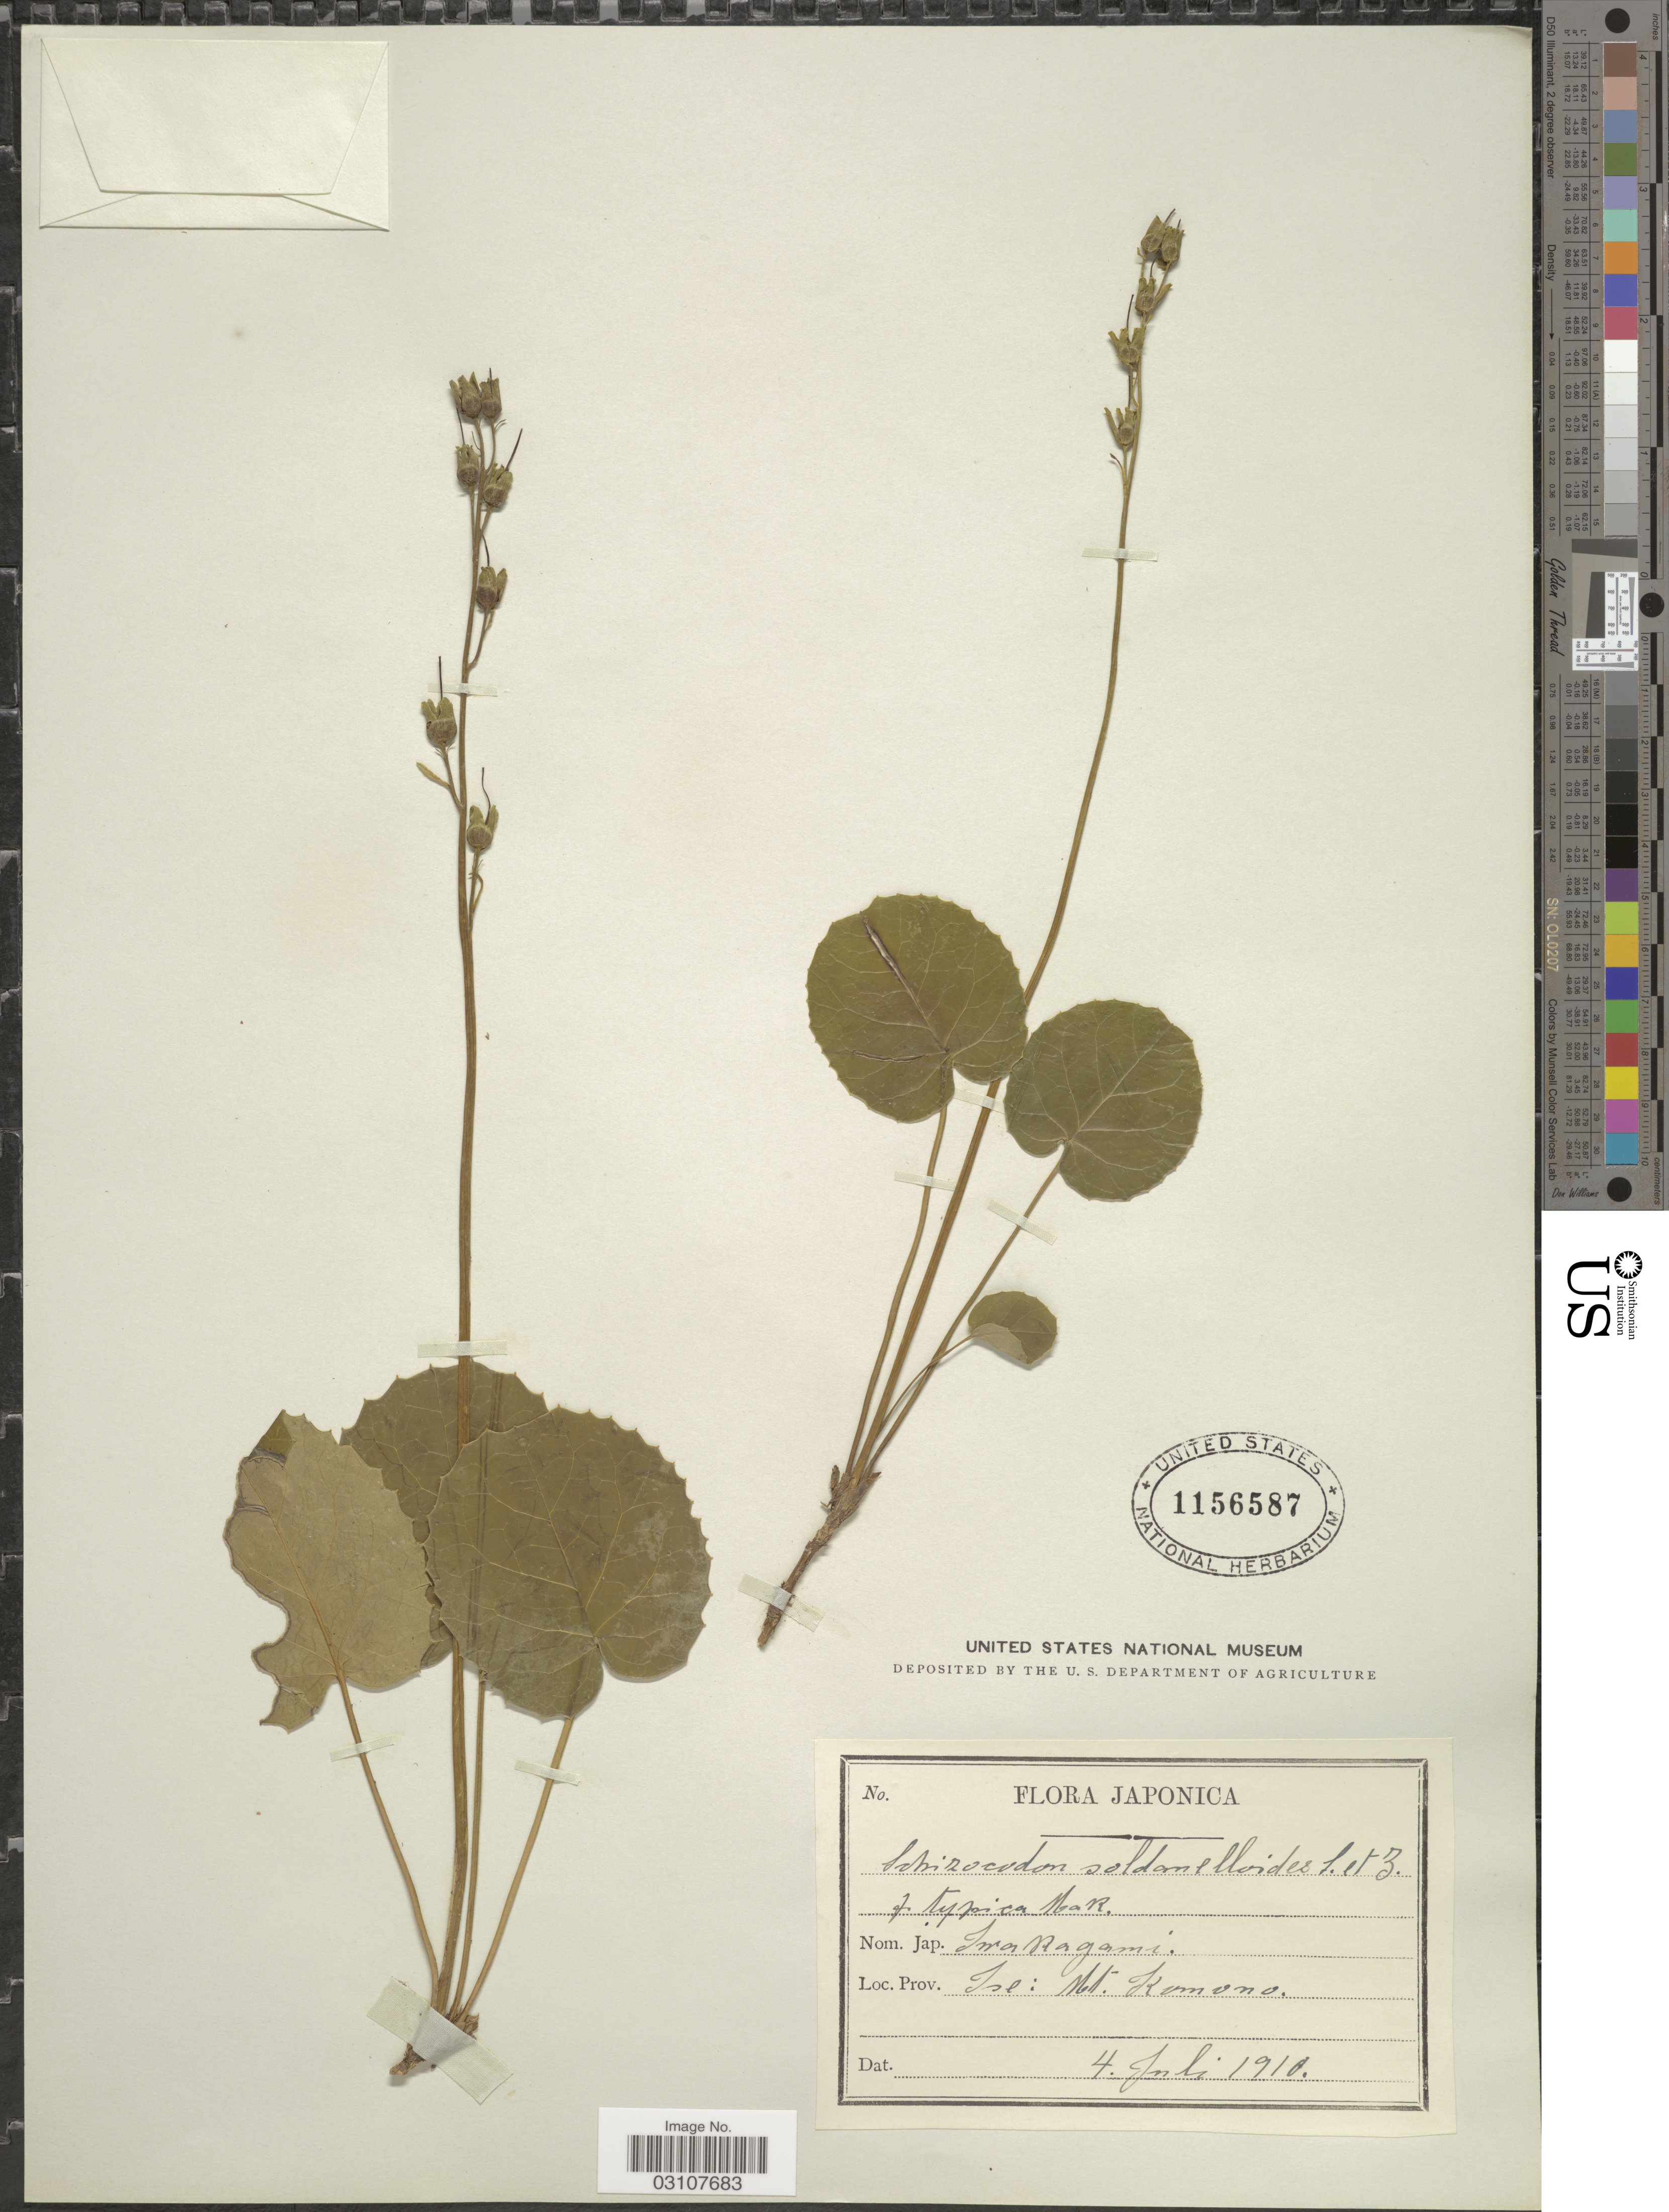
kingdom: Plantae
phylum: Tracheophyta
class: Magnoliopsida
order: Ericales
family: Diapensiaceae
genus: Shortia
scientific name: Shortia soldanelloides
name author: (Siebold & Zucc.) Makino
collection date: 1910-07-04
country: Japan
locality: Ise: Mt. Komono.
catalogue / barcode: US 1156587